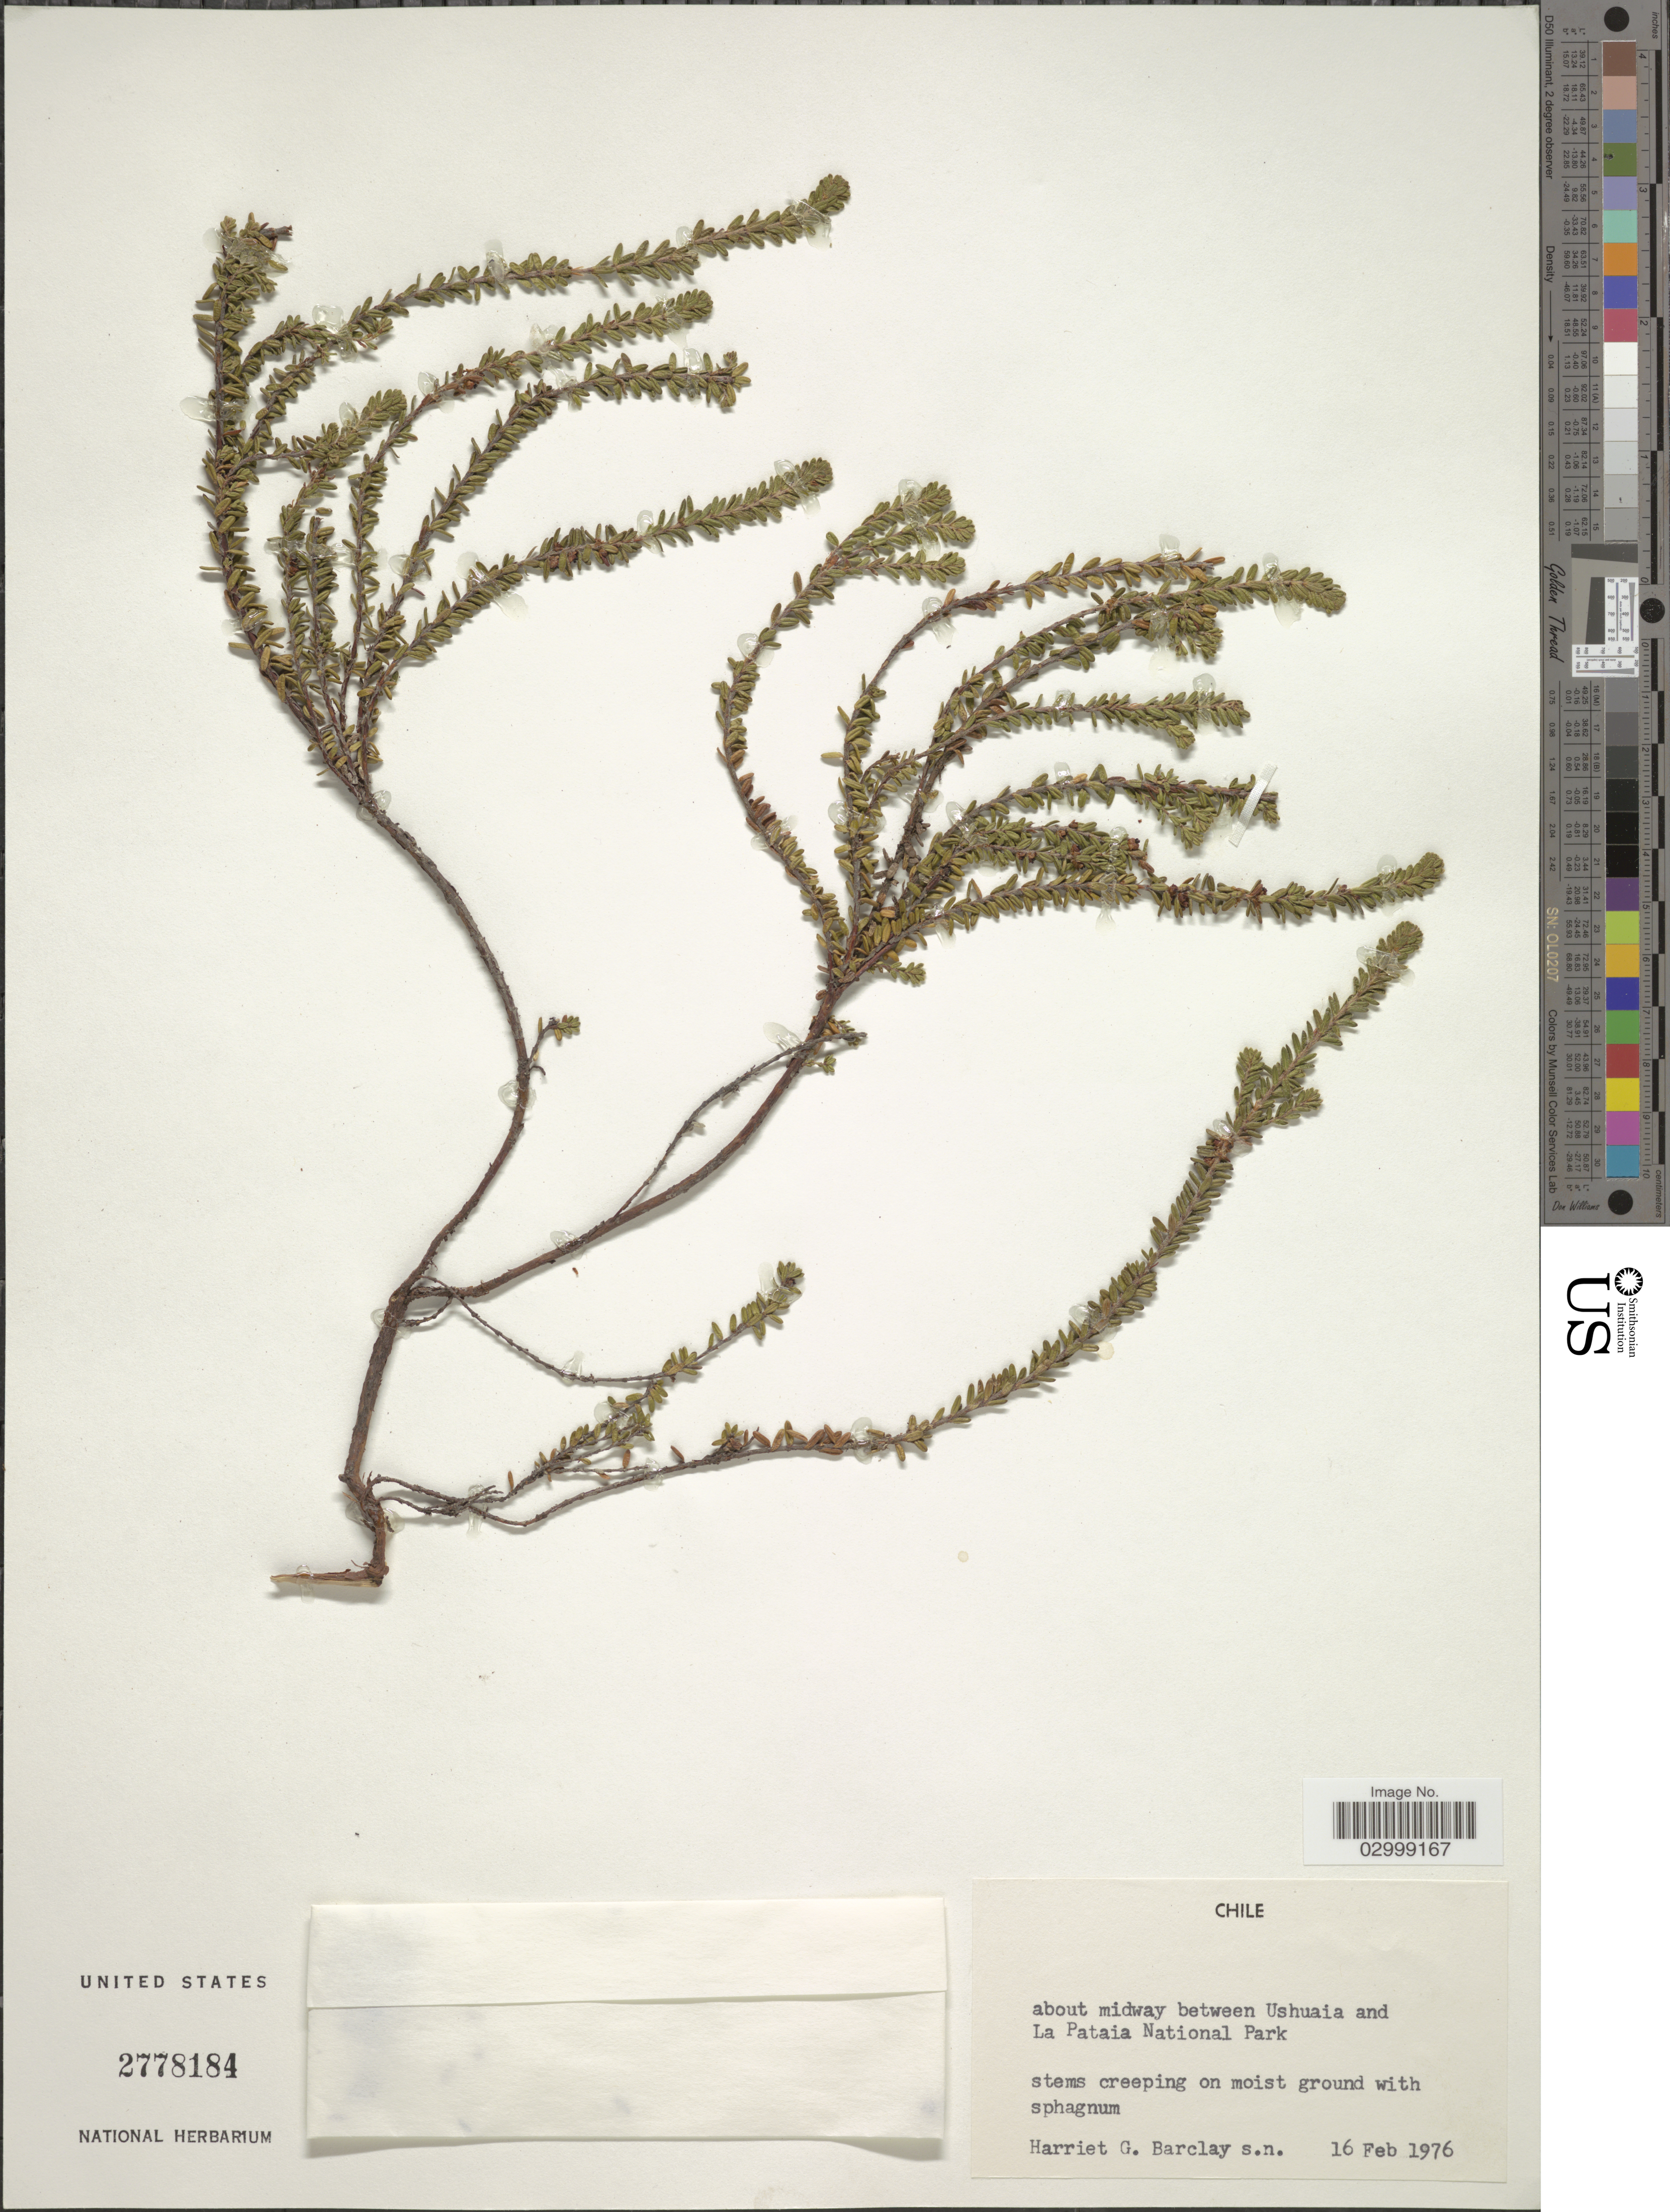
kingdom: Plantae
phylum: Tracheophyta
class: Magnoliopsida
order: Ericales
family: Ericaceae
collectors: H. G. Barclay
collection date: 1976-02-16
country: Chile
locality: About midway between Ushuaia and La Pataia National Park.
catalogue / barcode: US 2778184